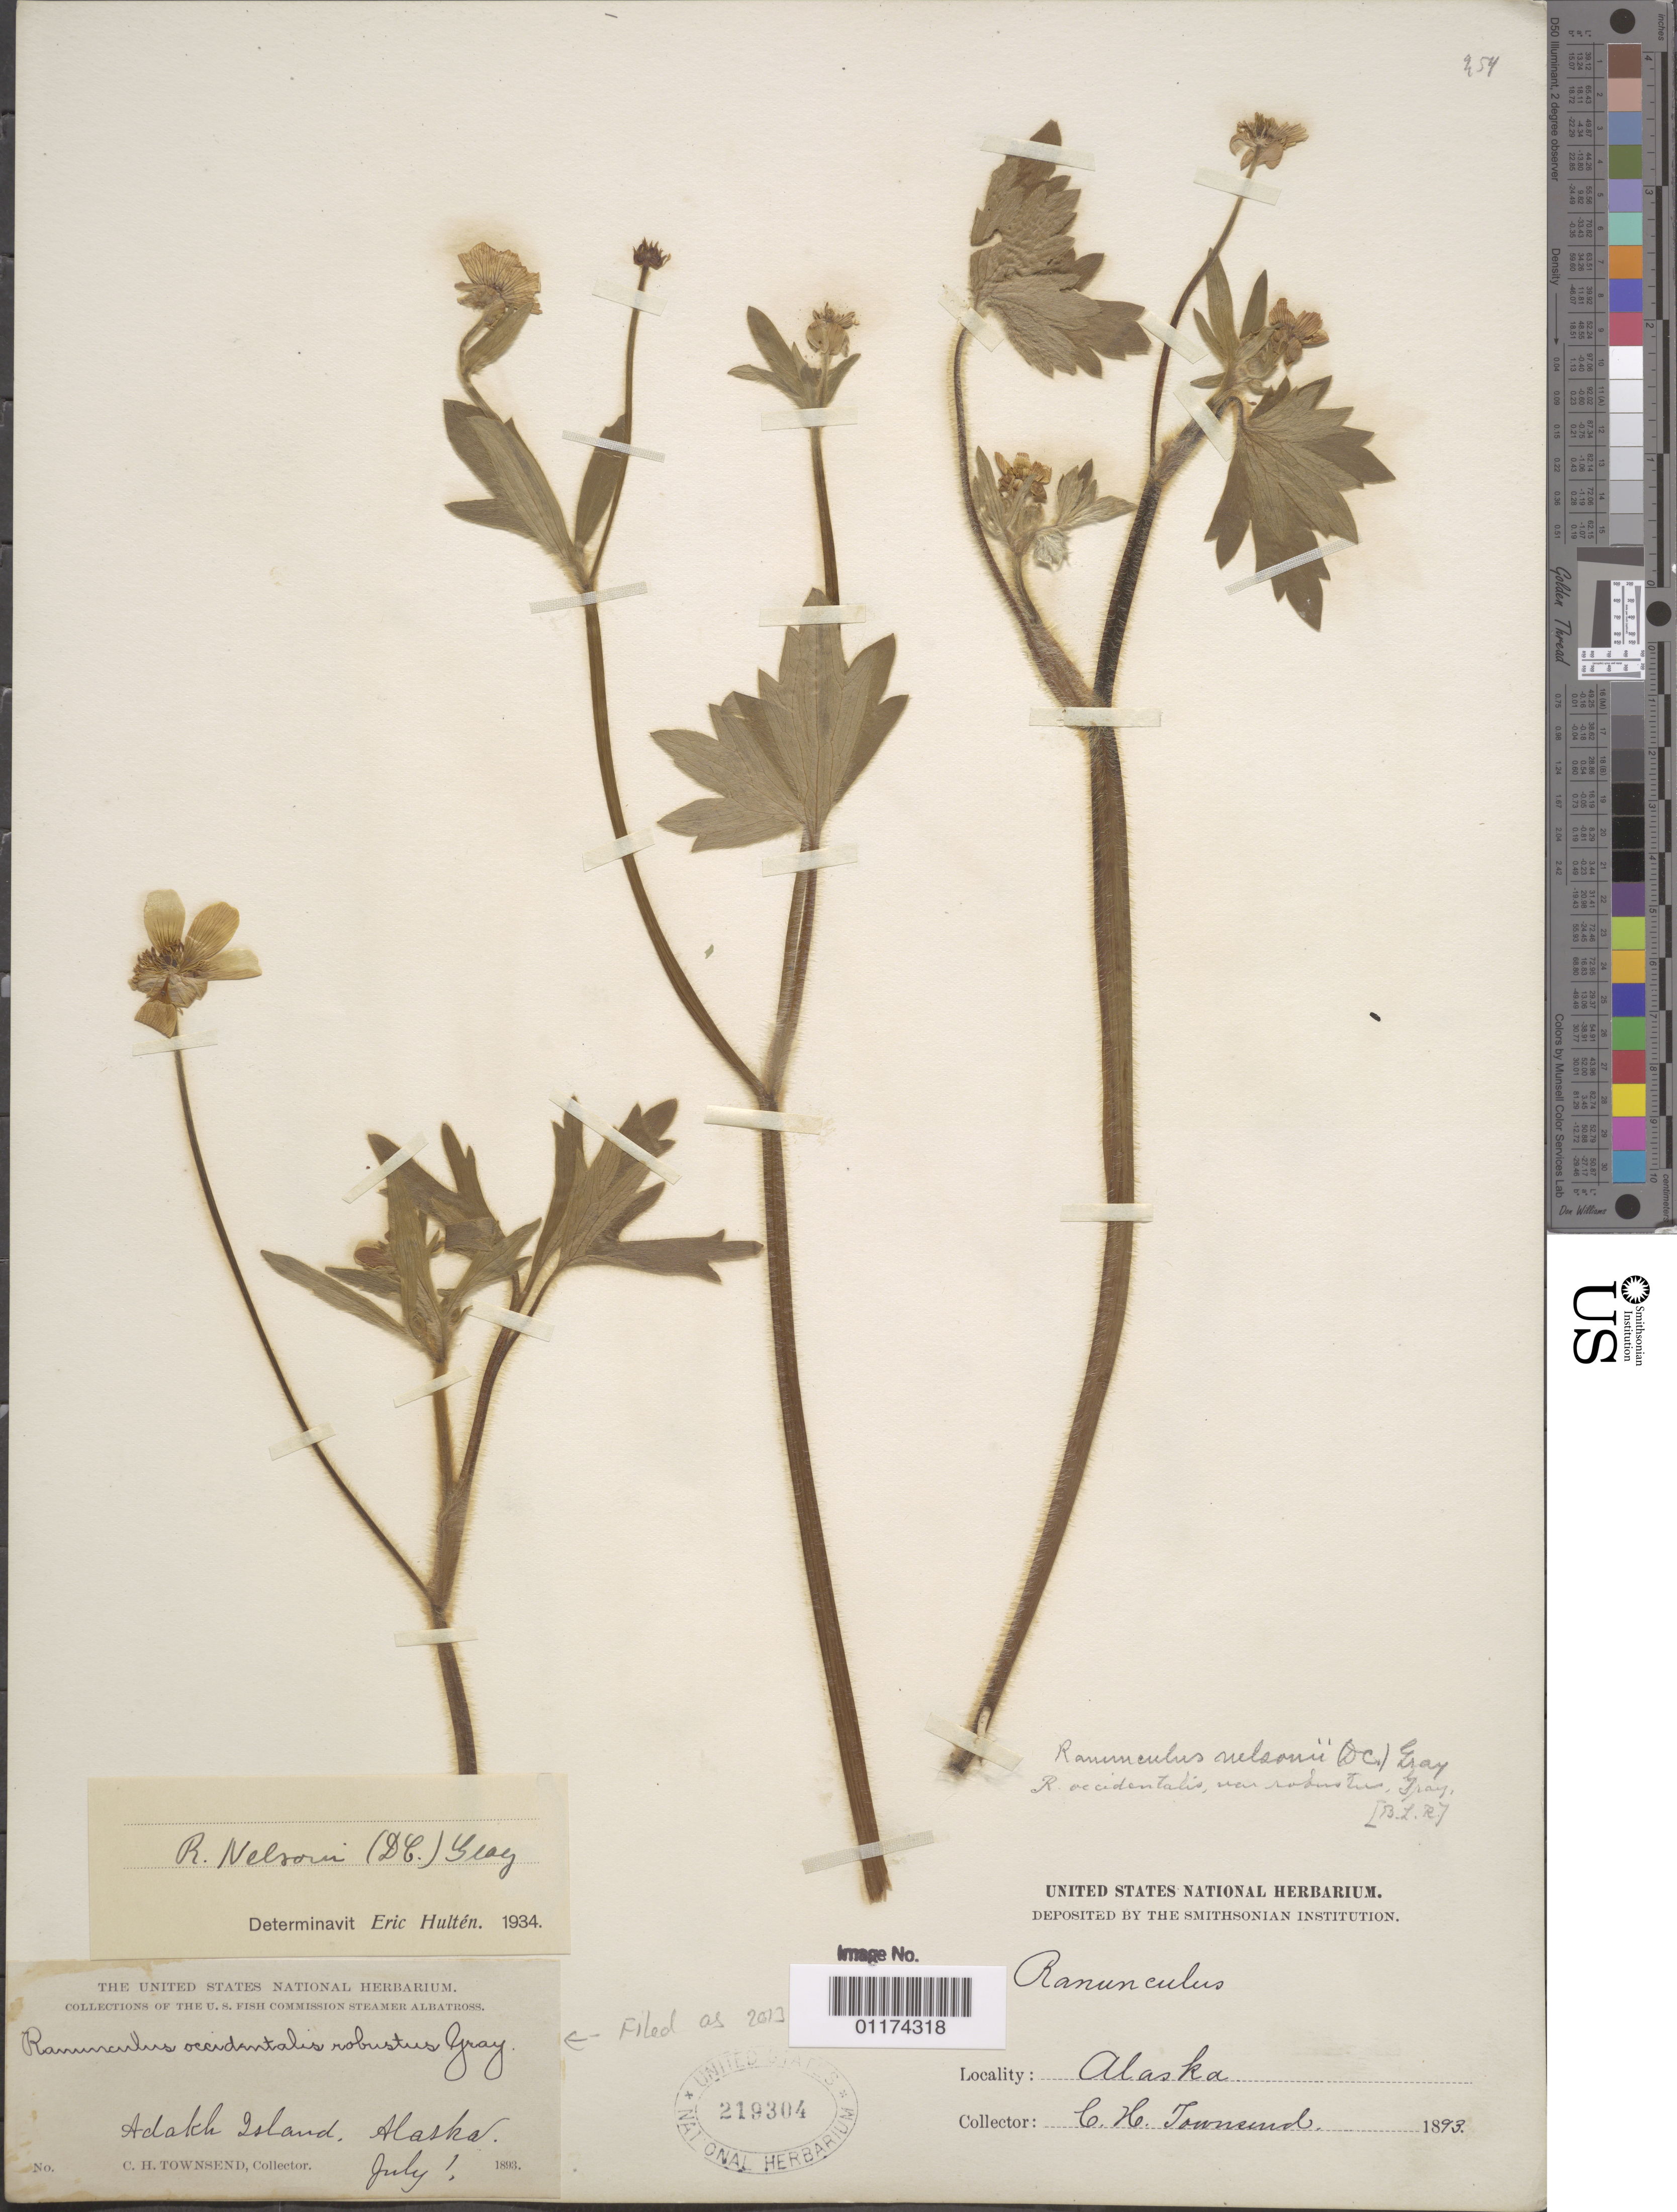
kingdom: Plantae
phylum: Tracheophyta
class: Magnoliopsida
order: Ranunculales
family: Ranunculaceae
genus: Ranunculus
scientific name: Ranunculus occidentalis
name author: Nutt.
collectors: C. H. Townsend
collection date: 1893-07-01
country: United States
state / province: Alaska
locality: Adakh Island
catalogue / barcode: US 219304